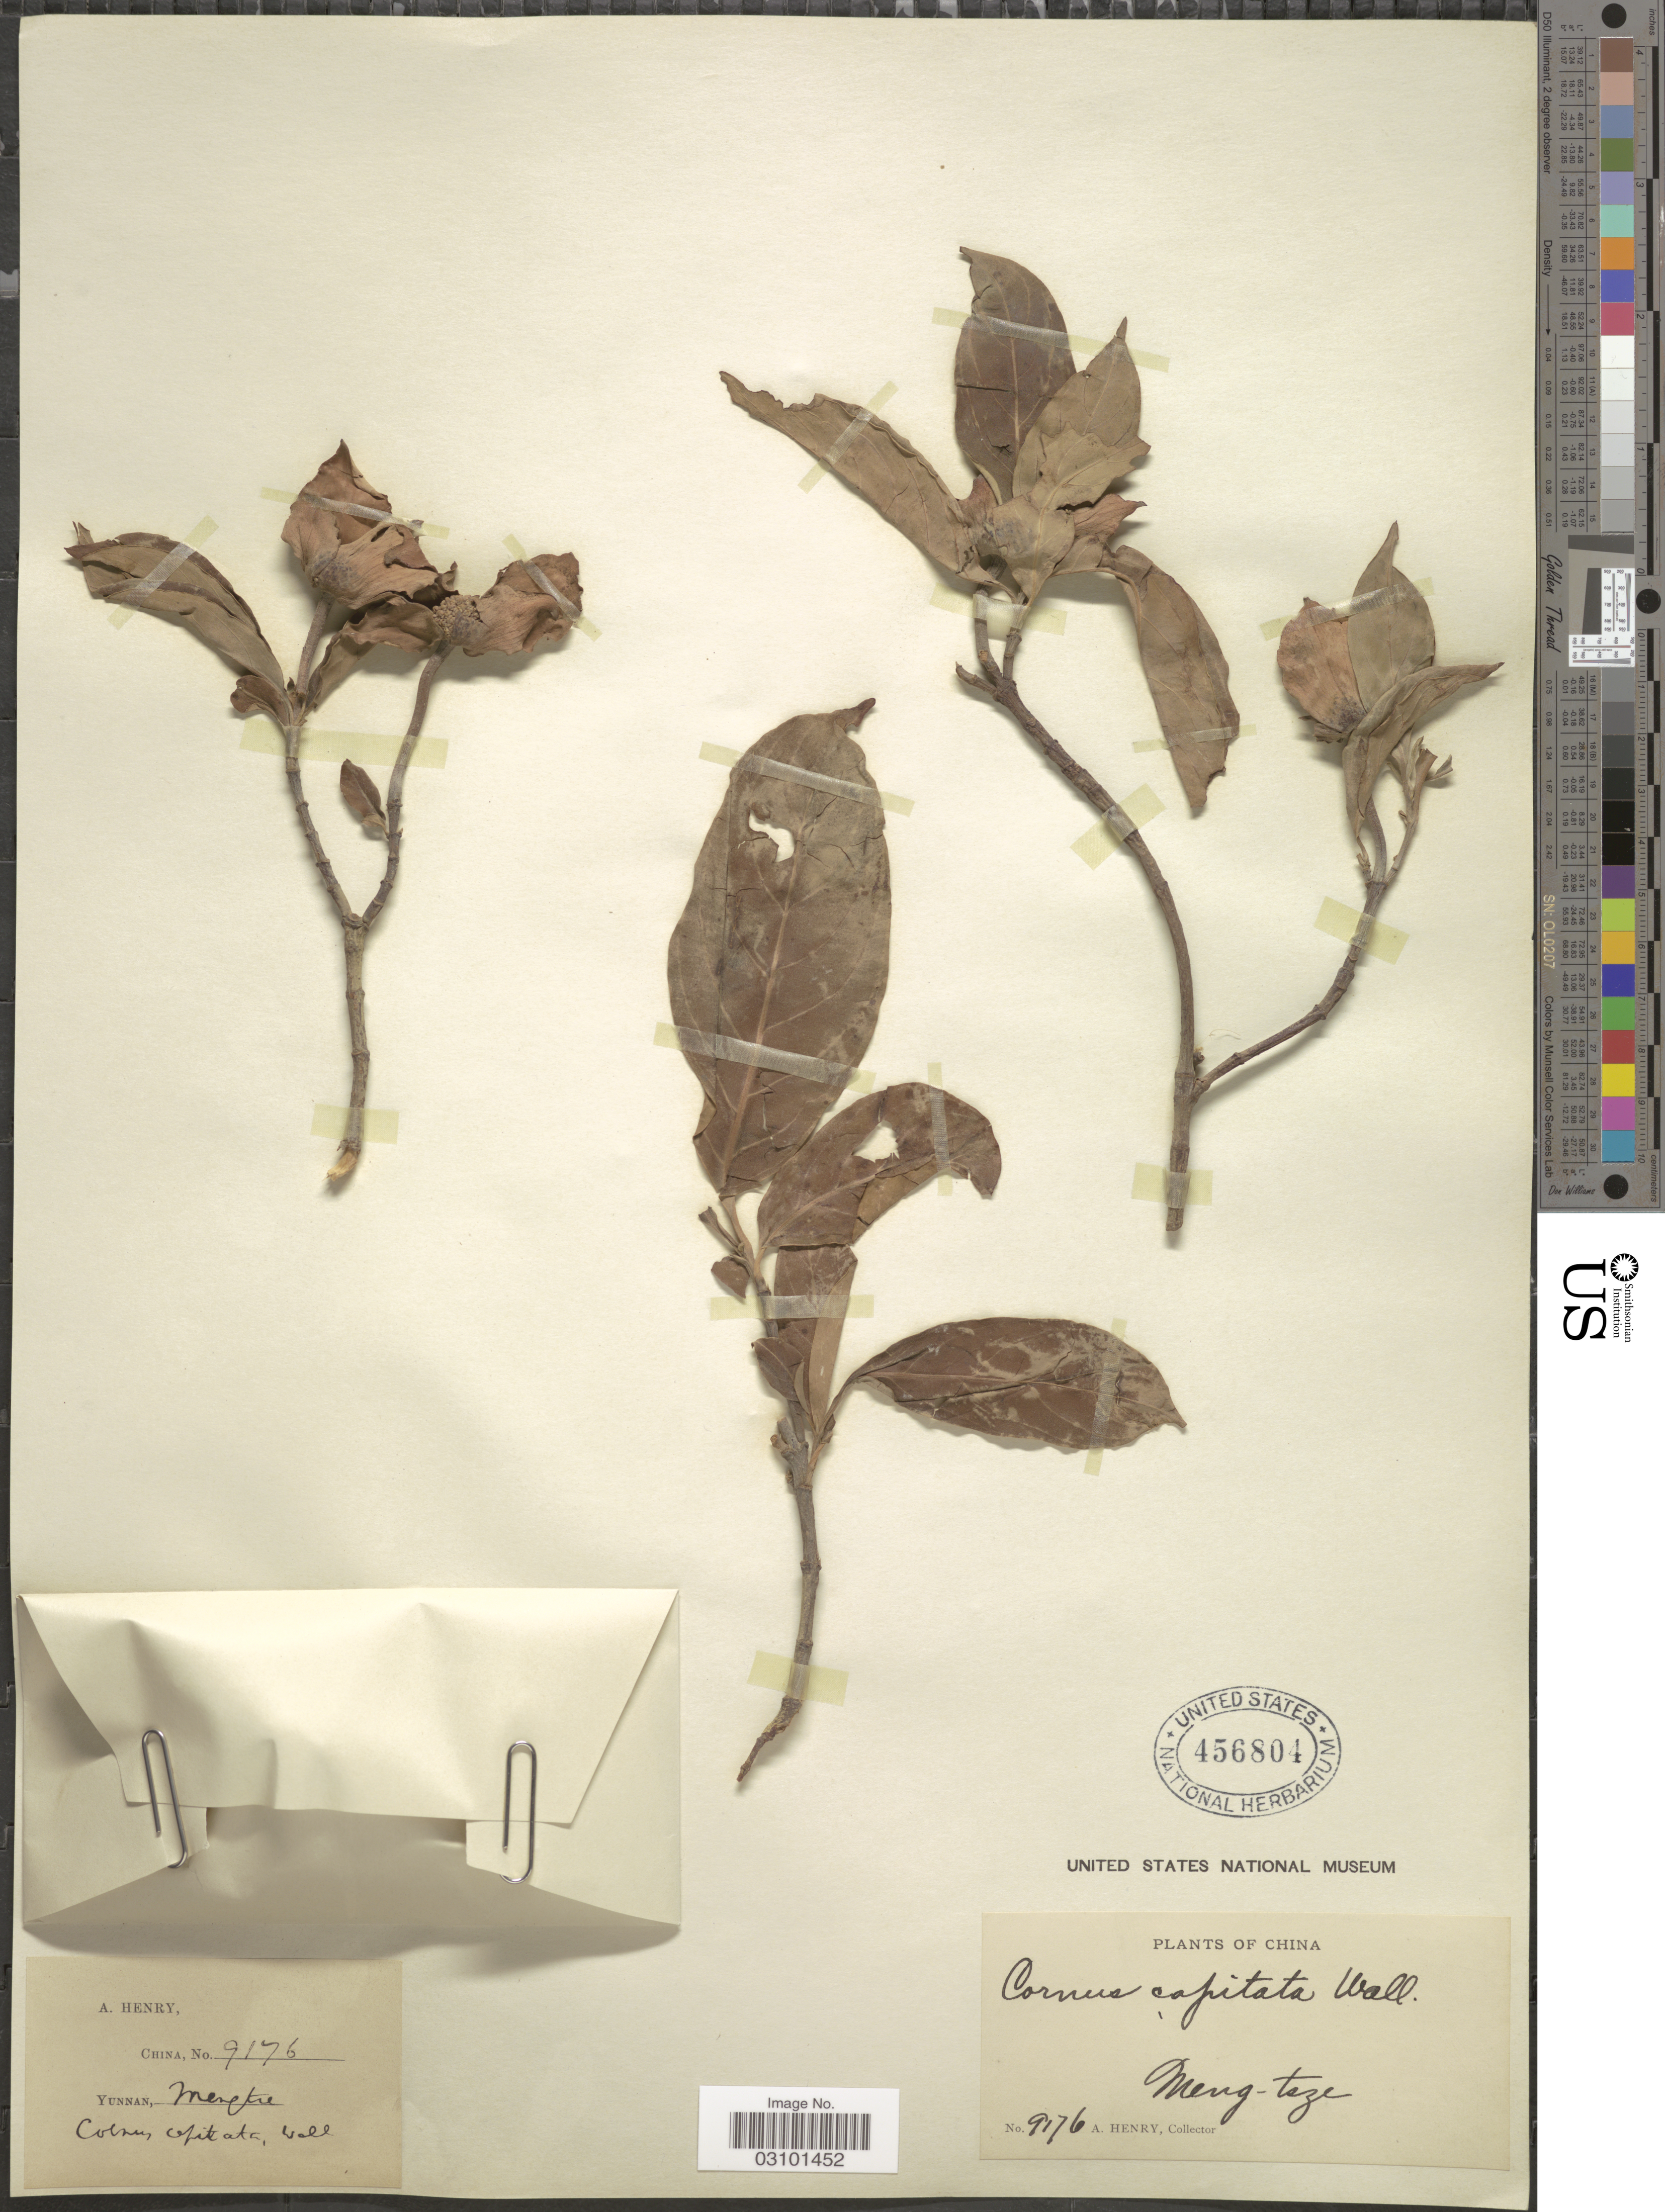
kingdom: Plantae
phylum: Tracheophyta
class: Magnoliopsida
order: Cornales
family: Cornaceae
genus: Cornus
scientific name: Cornus capitata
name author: Wall.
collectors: A. Henry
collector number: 9176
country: China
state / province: Yunnan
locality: Mengtze.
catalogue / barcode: US 456804